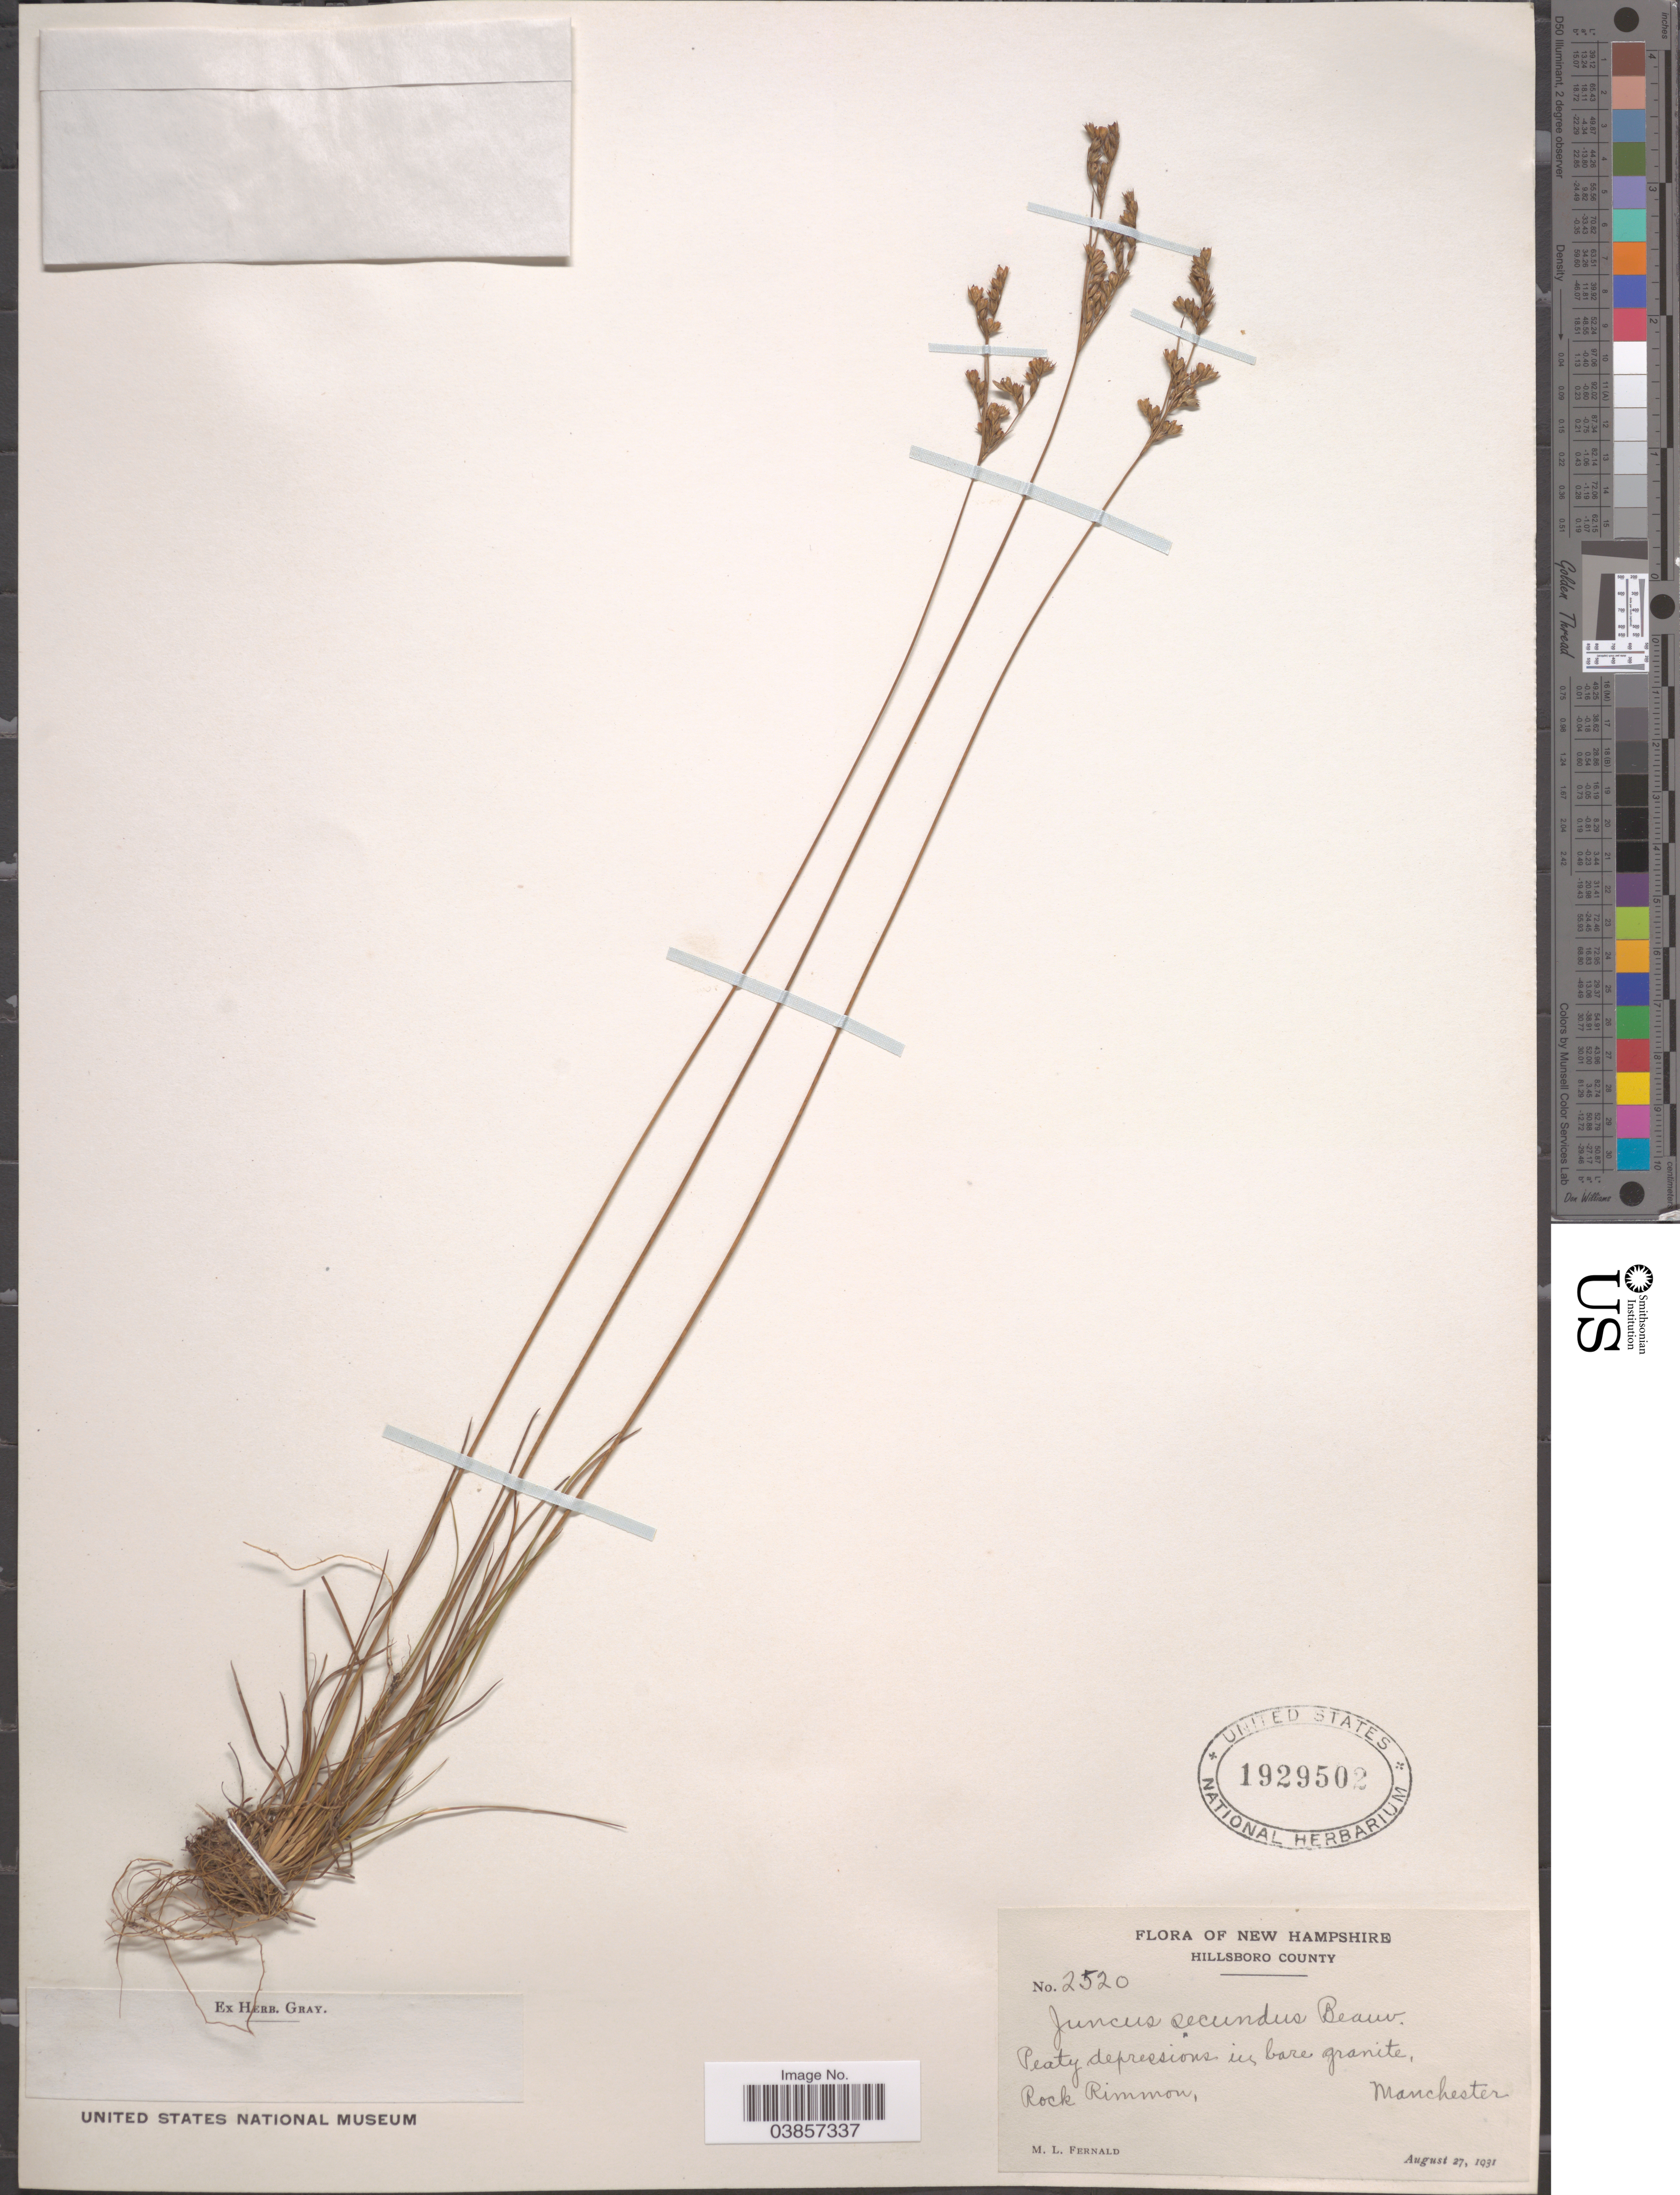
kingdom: Plantae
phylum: Tracheophyta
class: Liliopsida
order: Poales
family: Juncaceae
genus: Juncus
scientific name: Juncus secundus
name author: P. Beauv.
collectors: M. L. Fernald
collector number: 2520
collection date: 1931-08-27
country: United States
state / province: New Hampshire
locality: Hillsboro County. Rock Rimmon, Manchester.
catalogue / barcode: US 1929502